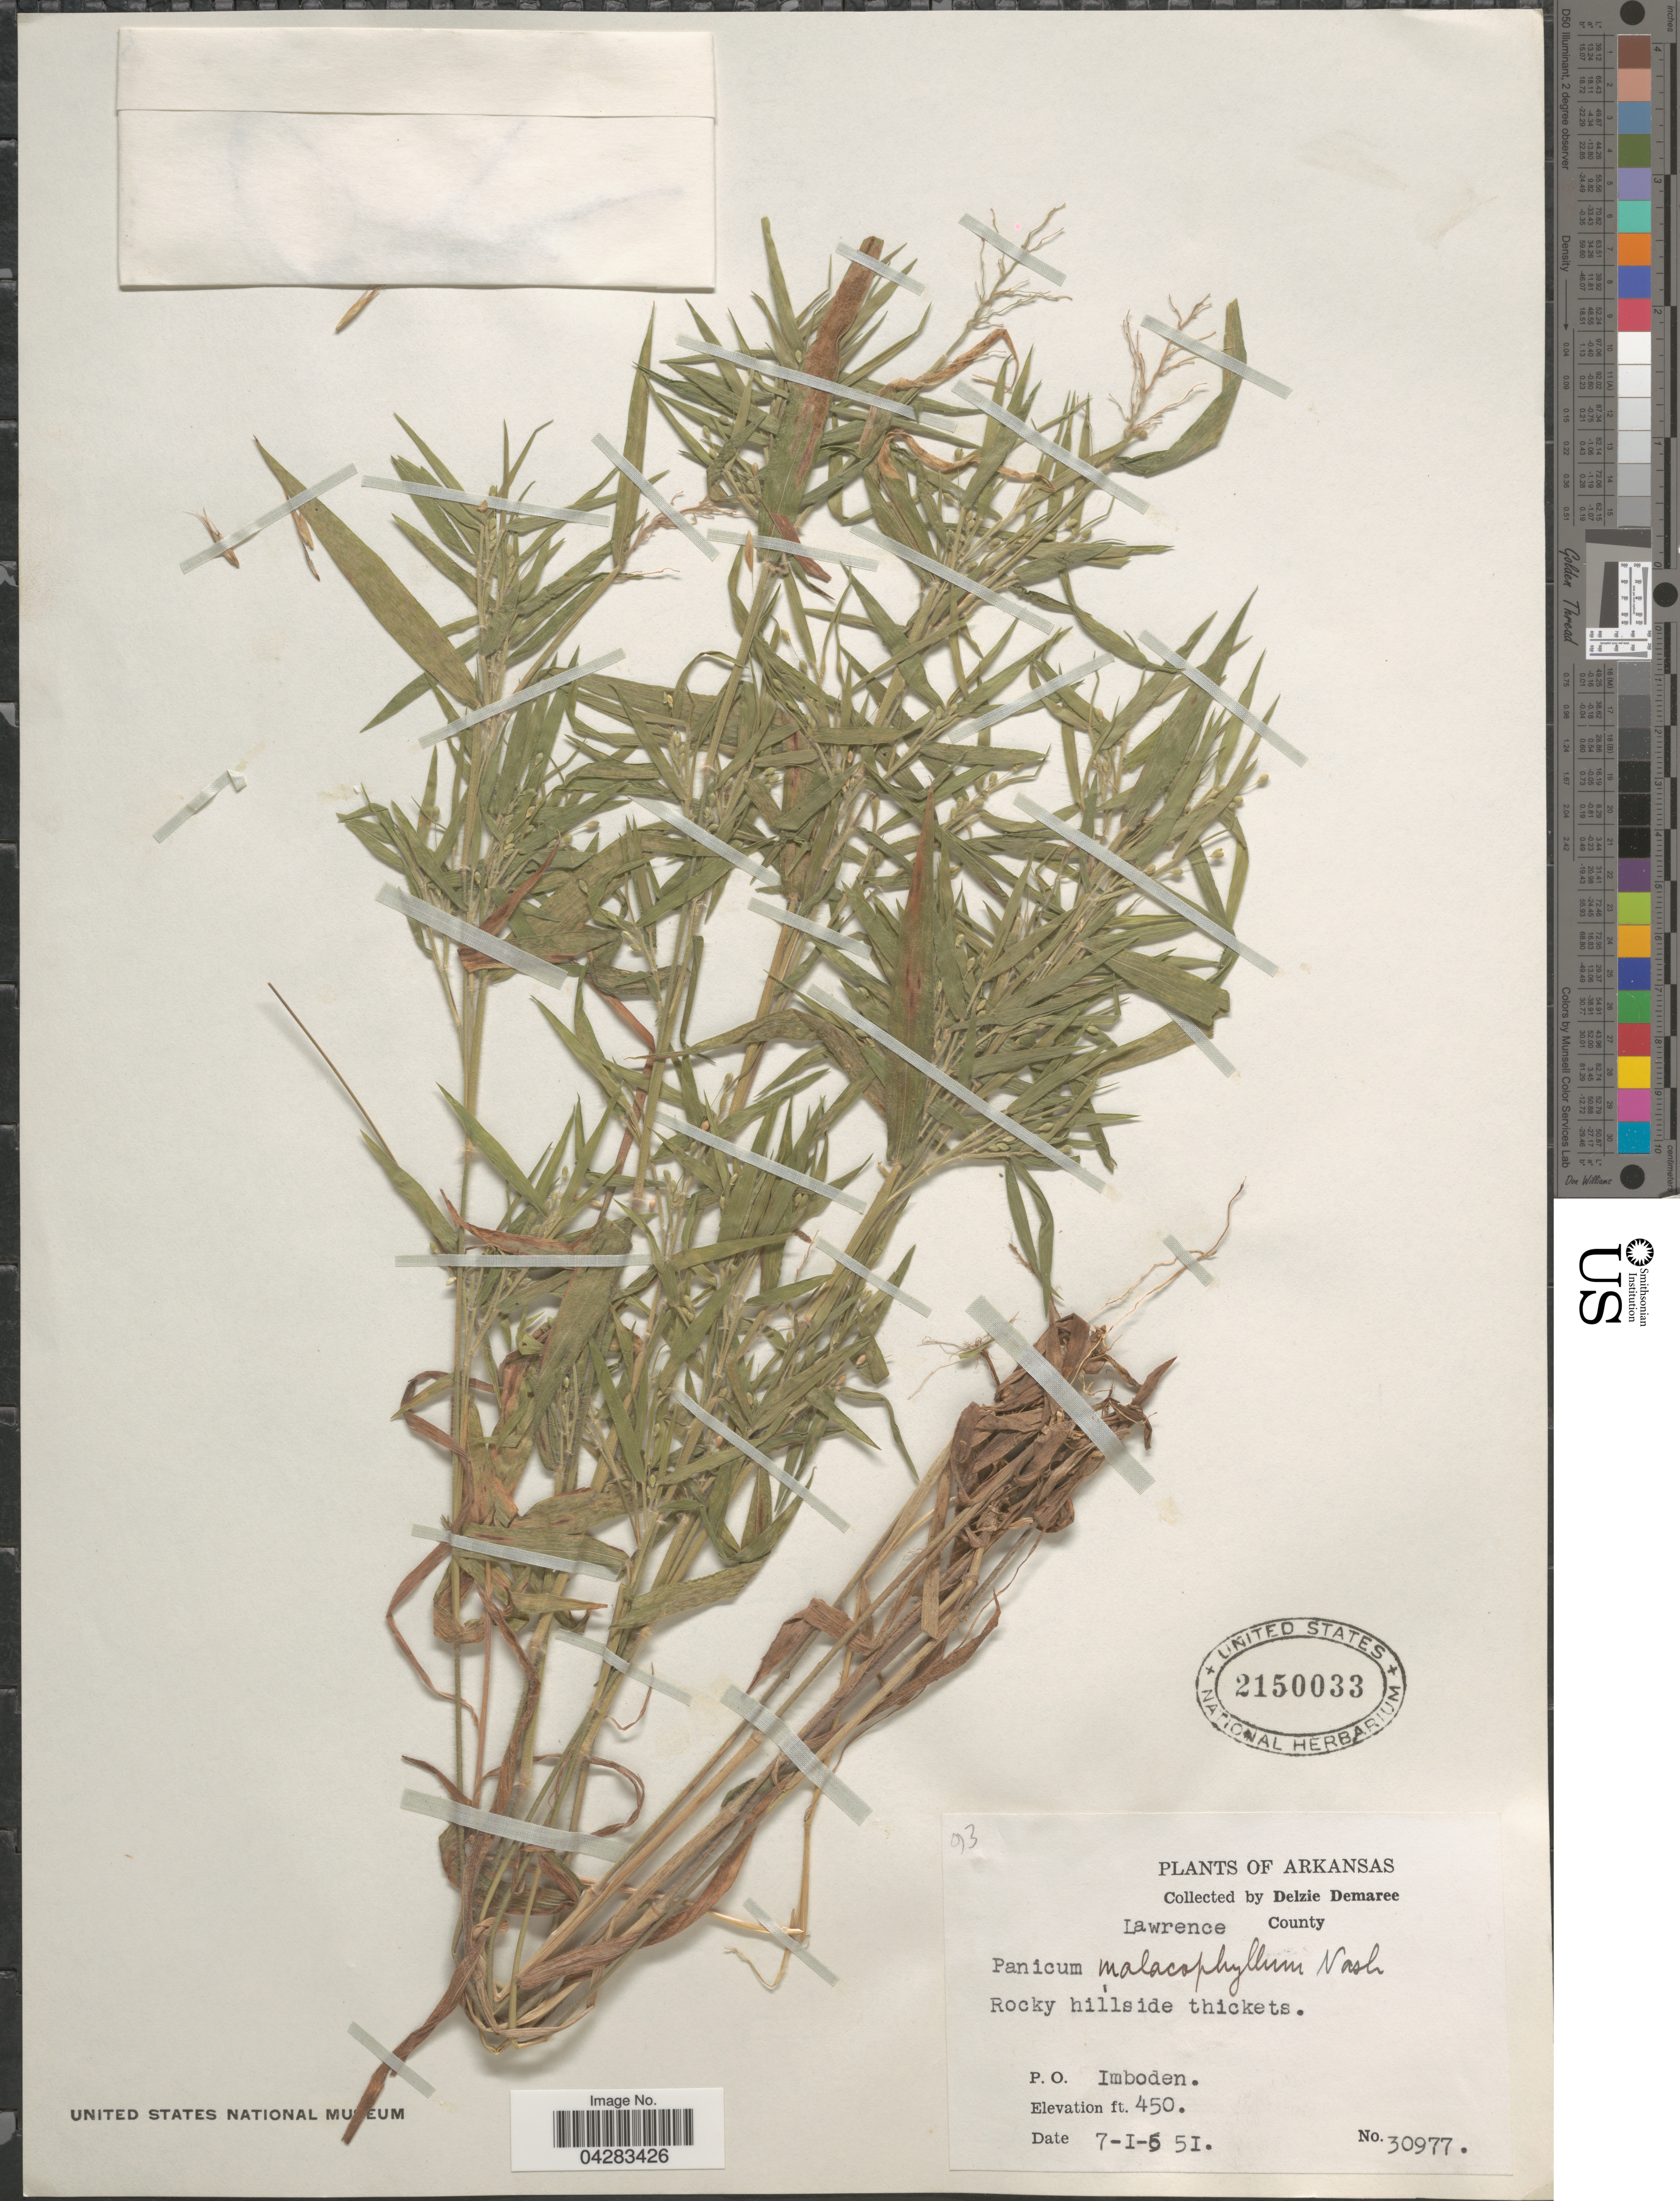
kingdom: Plantae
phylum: Tracheophyta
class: Liliopsida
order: Poales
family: Poaceae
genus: Dichanthelium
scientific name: Dichanthelium malacophyllum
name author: (Nash) Gould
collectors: D. Demaree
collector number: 30977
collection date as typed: Transcribed d/m/y: 1/7/51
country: United States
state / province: Arkansas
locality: Lawrence County. P. O. Imboden.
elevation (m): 137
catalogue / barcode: US 2150033